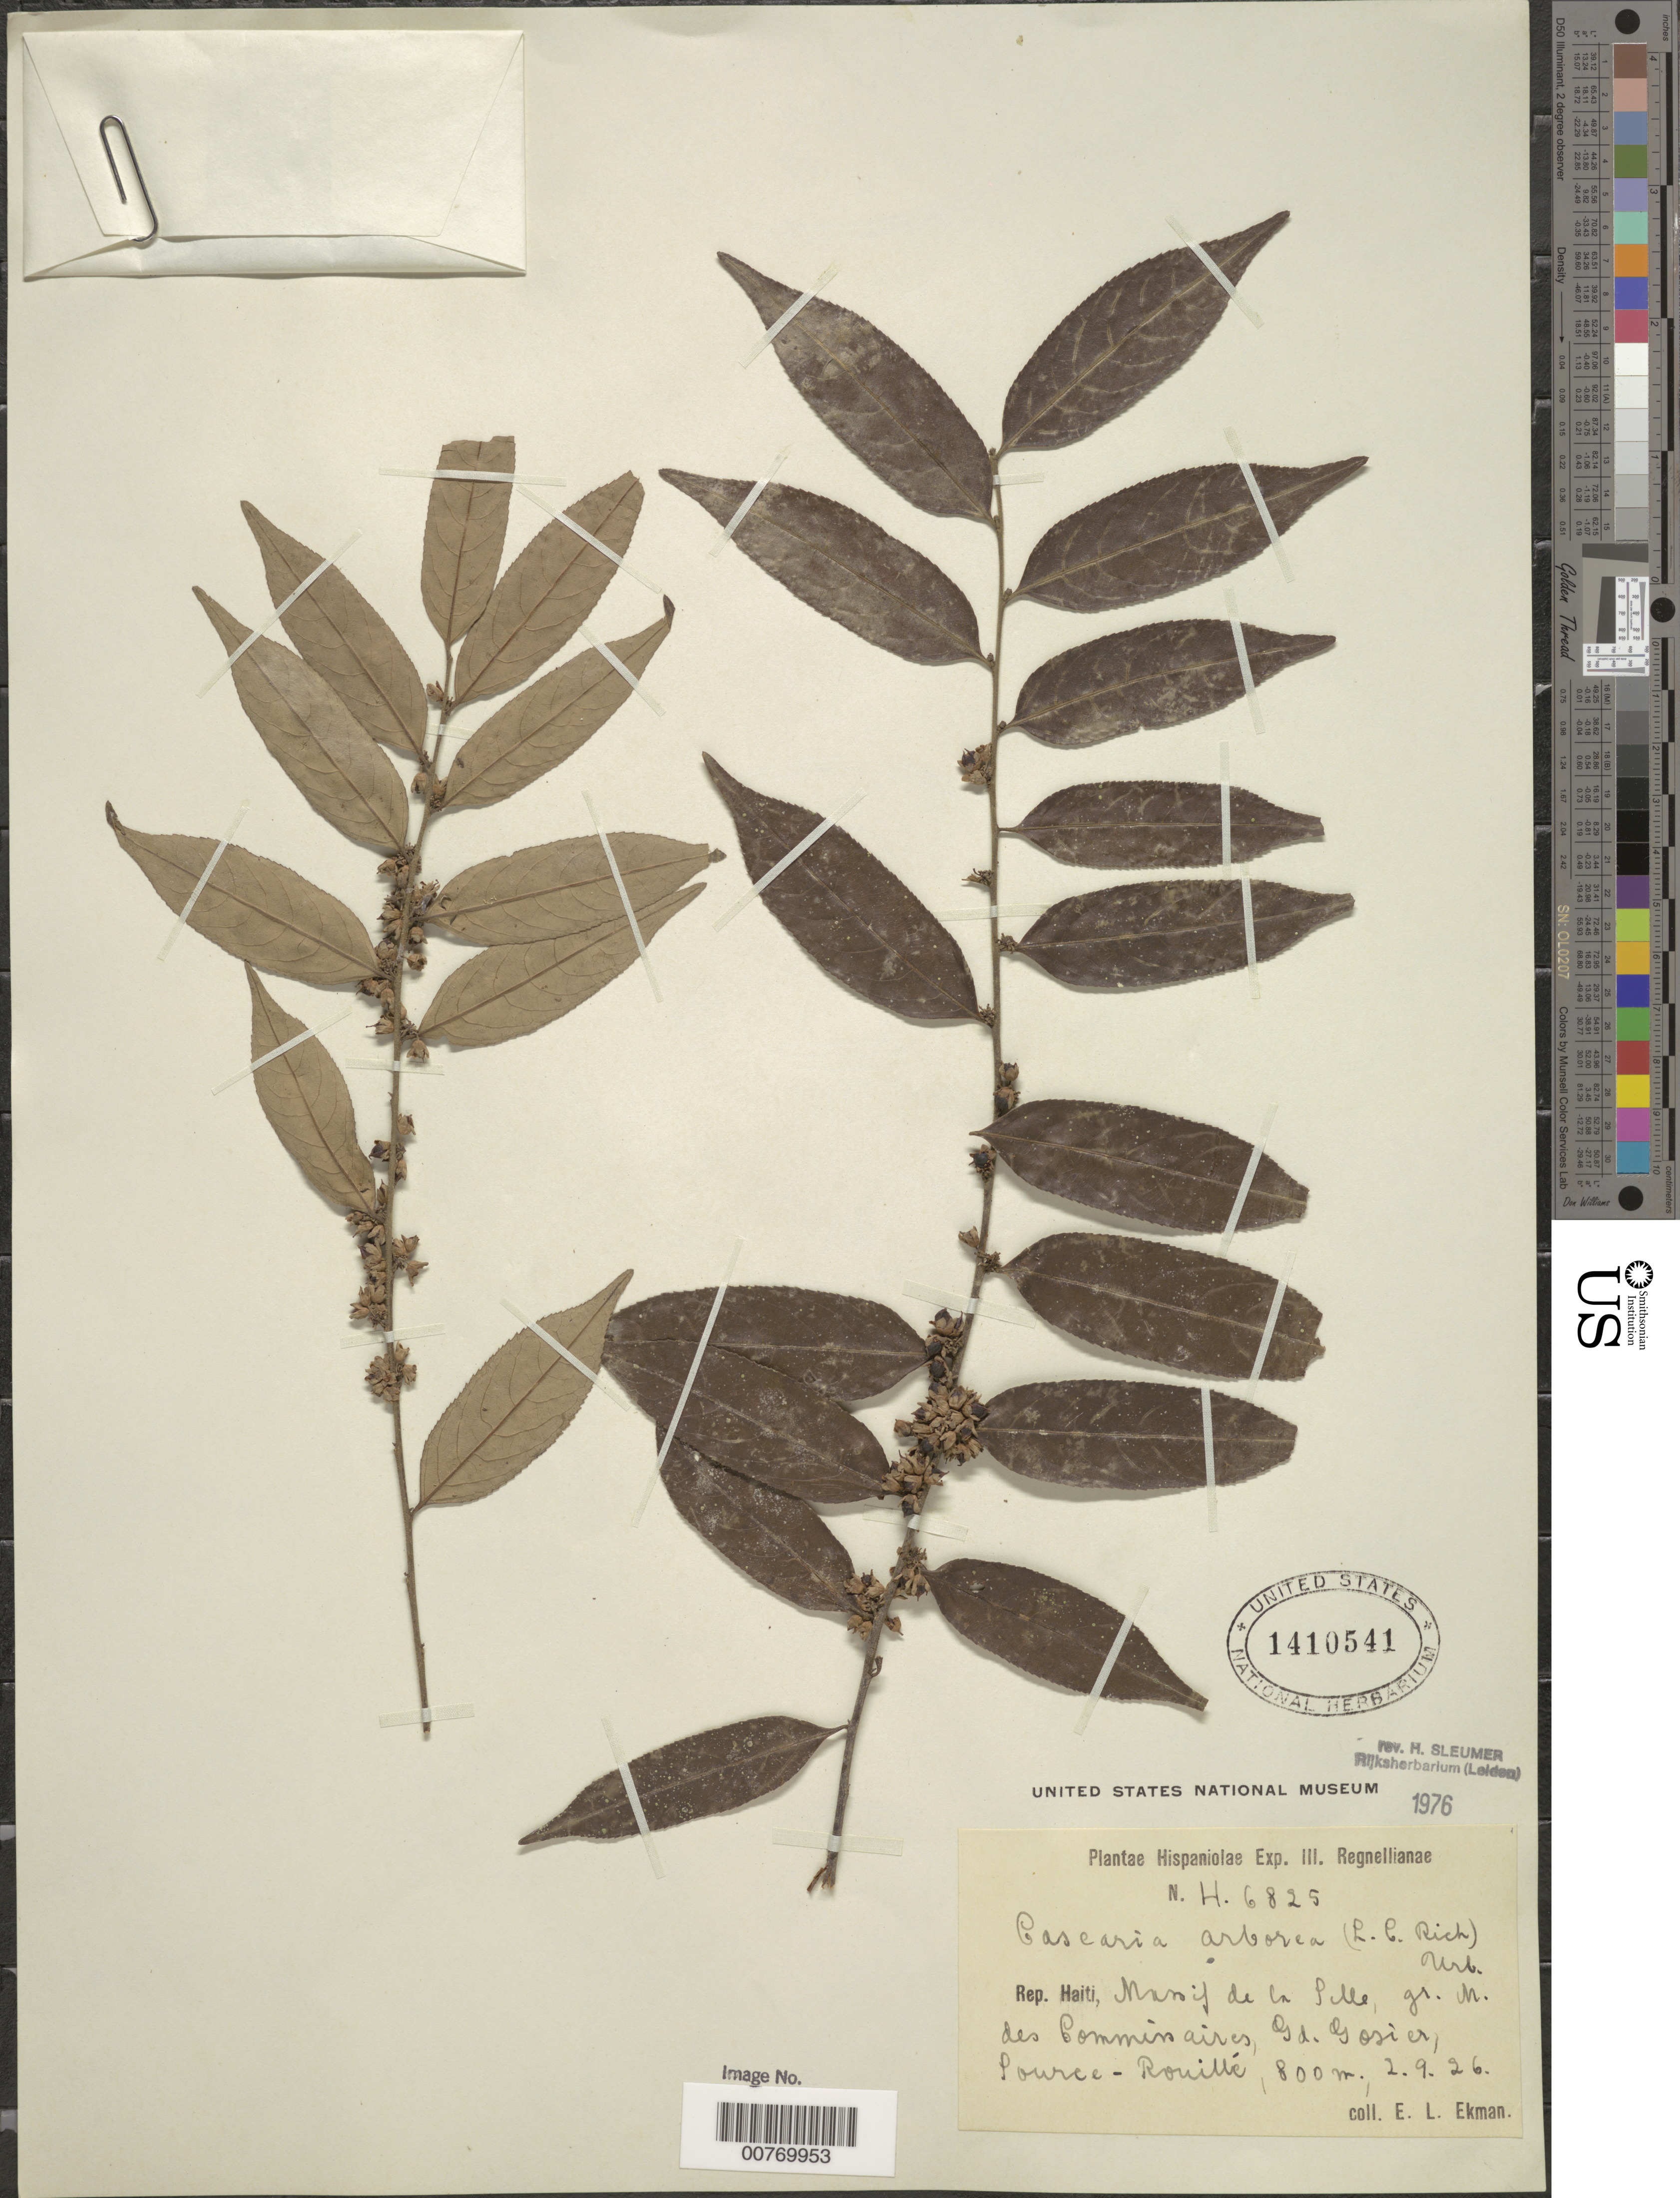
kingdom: Plantae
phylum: Tracheophyta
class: Magnoliopsida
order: Malpighiales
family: Salicaceae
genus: Casearia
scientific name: Casearia arborea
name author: (Rich.) Urb.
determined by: Sleumer, H. O.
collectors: E. L. Ekman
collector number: H 6825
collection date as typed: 02 Sep 1926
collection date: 1926-09-02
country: Haiti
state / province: Ouest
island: Hispaniola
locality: Massif de la Selle, gr. N. des Comminaires, Gd. Gosier, Pource-Rovillé.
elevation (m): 800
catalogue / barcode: US 1410541